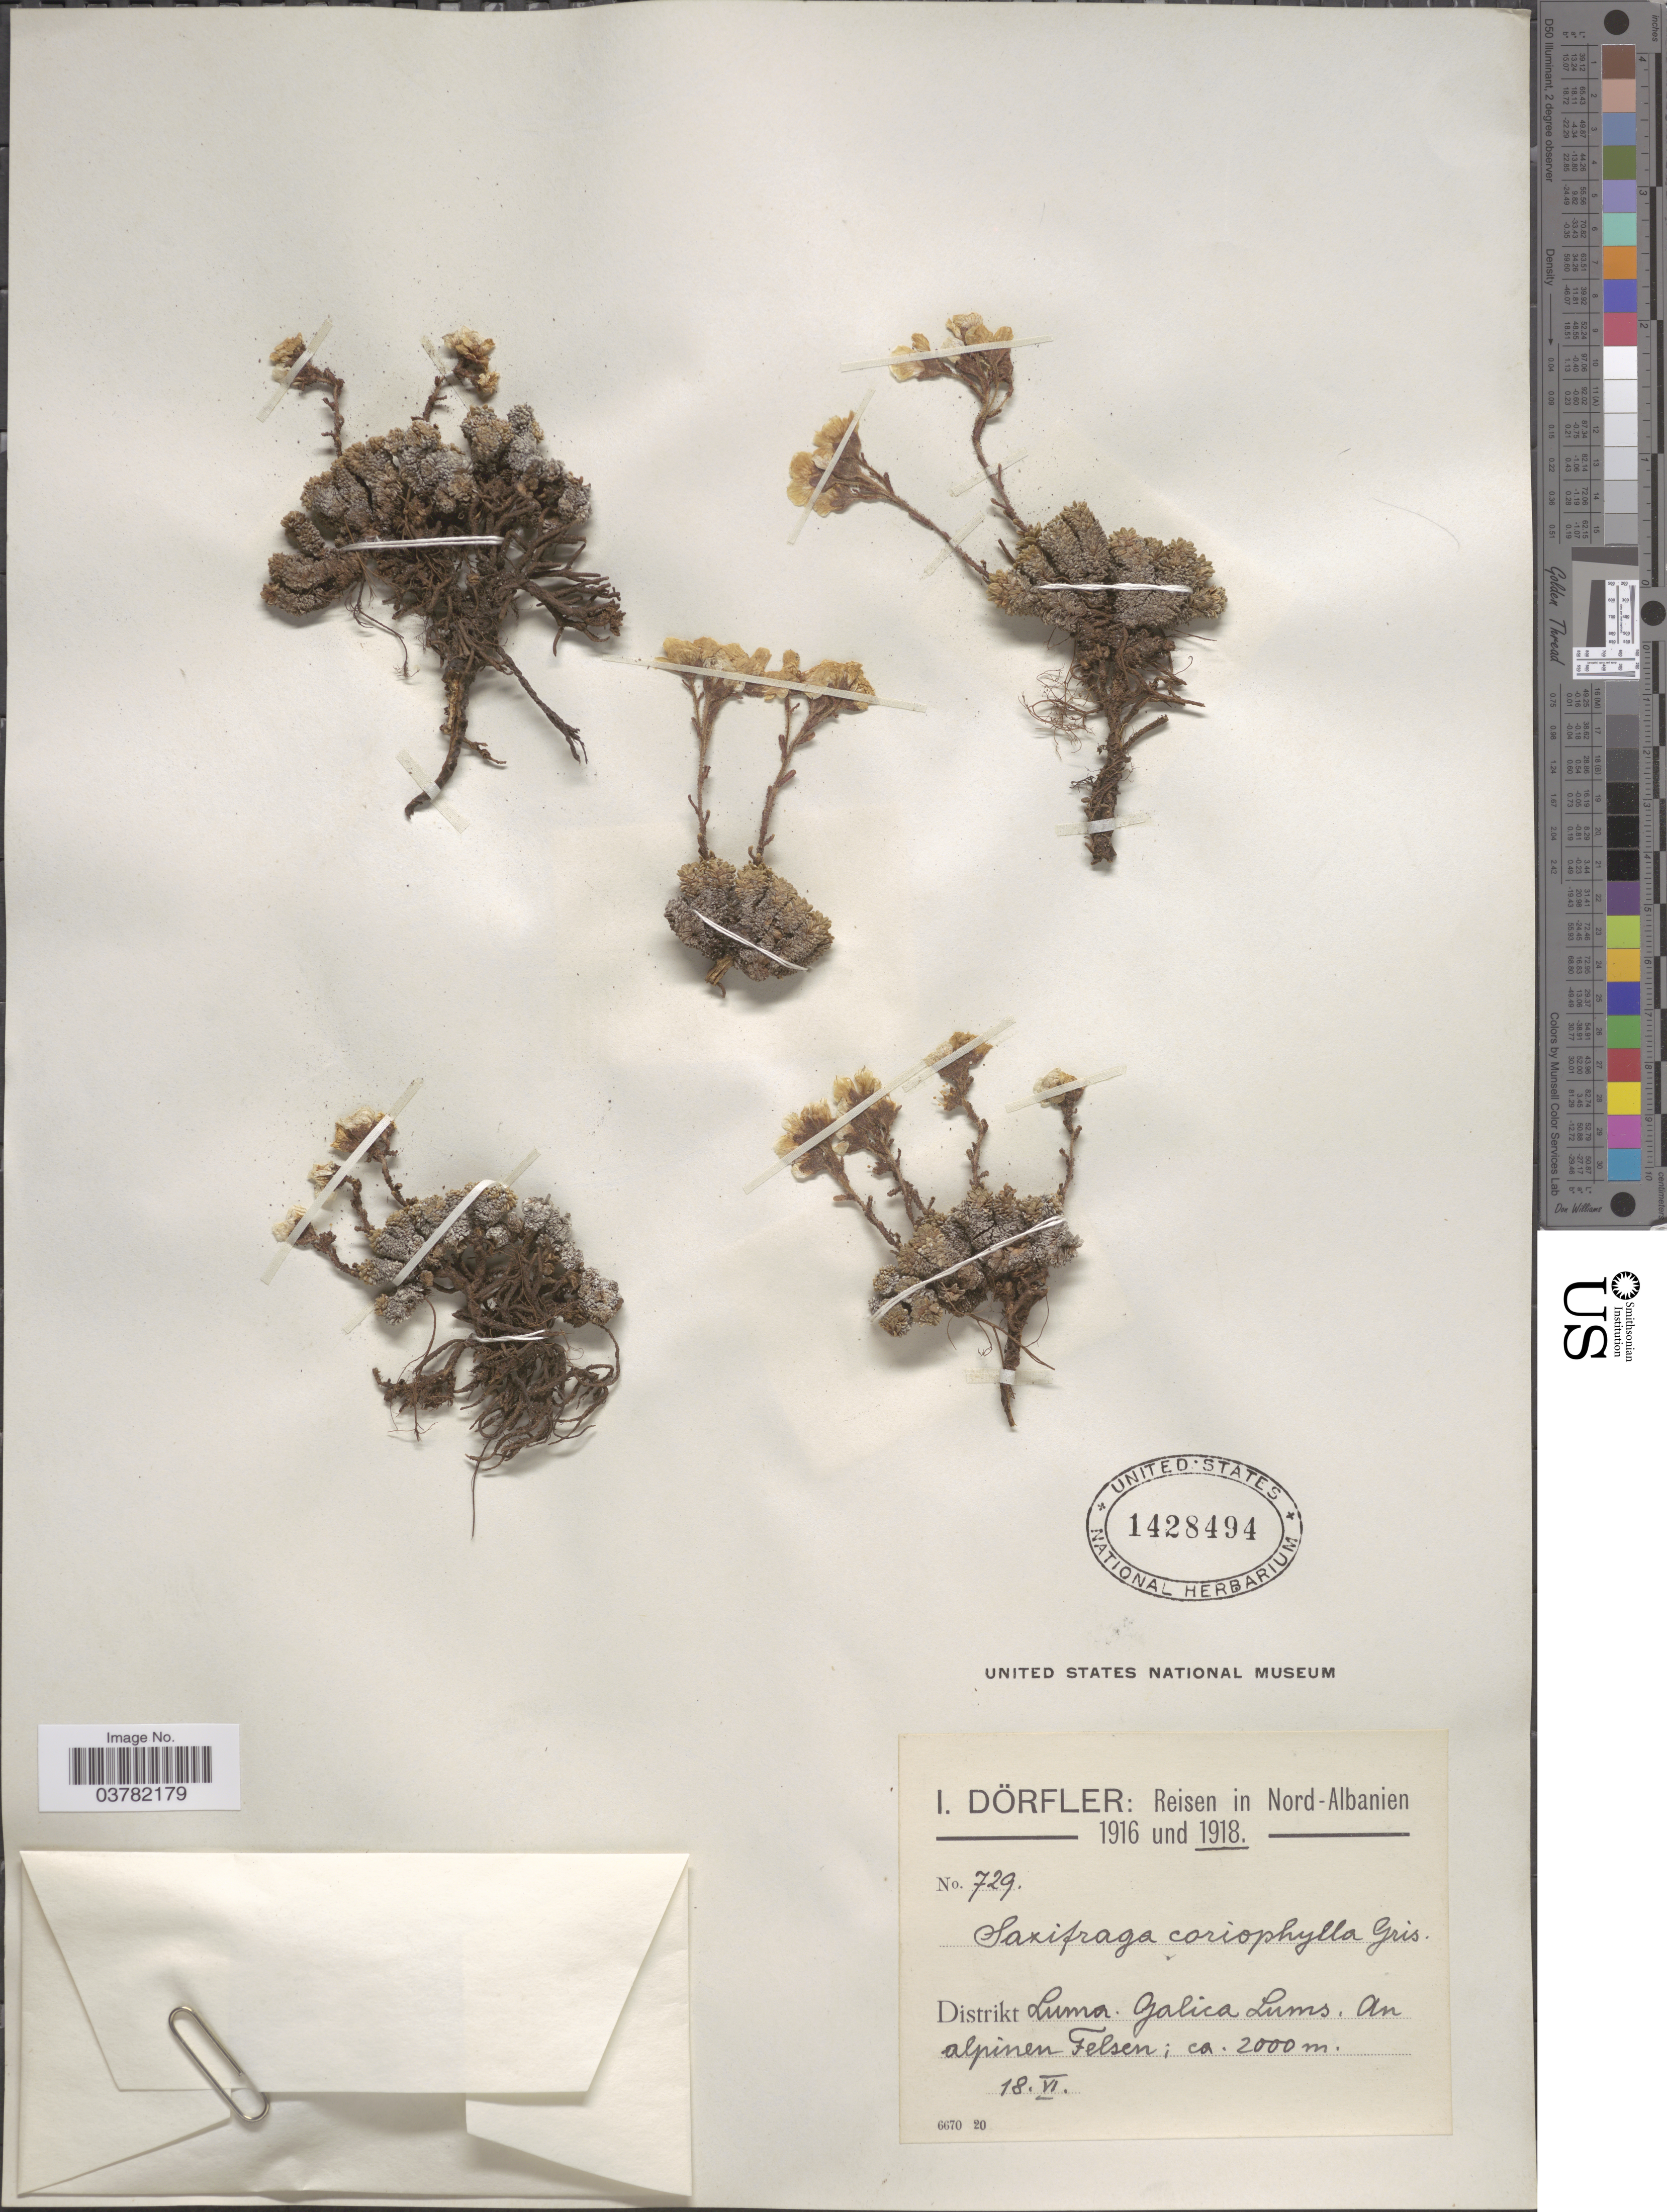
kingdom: Plantae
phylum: Tracheophyta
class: Magnoliopsida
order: Saxifragales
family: Saxifragaceae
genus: Saxifraga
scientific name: Saxifraga coriophylla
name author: Griseb.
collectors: I. Dörfler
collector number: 729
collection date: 1918-06-18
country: Albania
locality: Reisen in Nord-Albanien 1916 und 1918. Distrikt Luma. Galica Lums. An alpinen Felsen.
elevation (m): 2000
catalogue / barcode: US 1428494